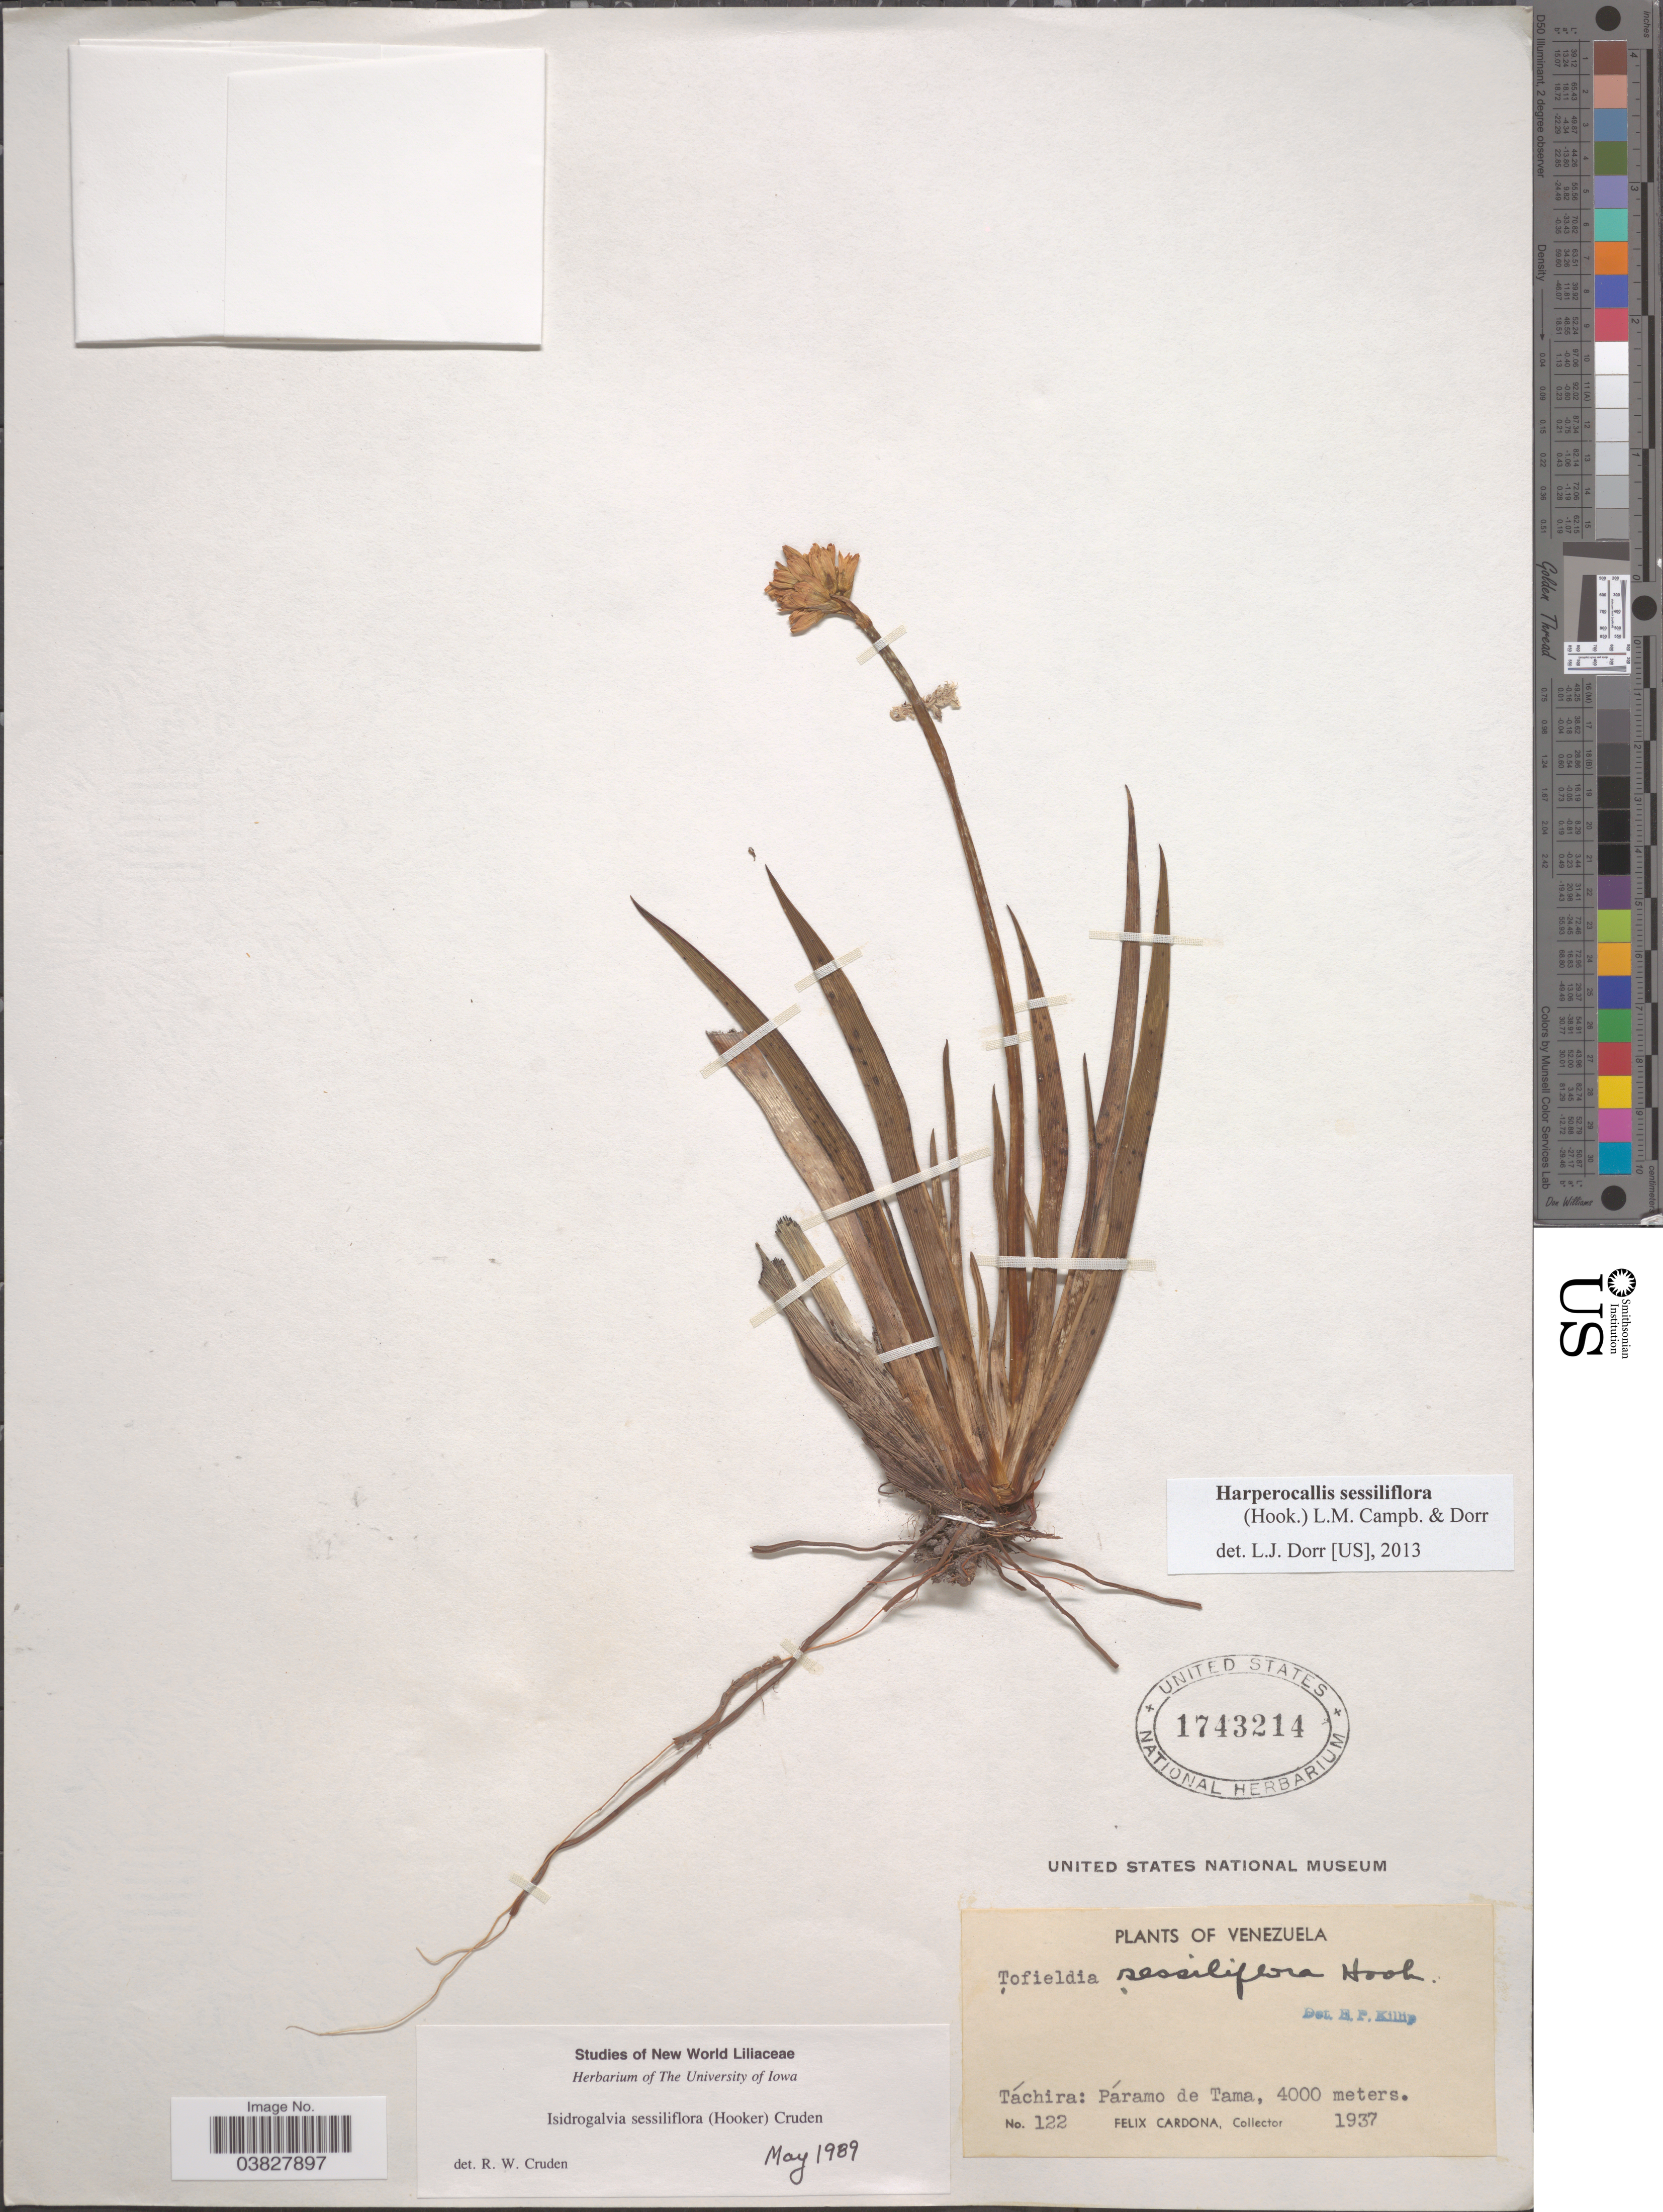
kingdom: Plantae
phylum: Tracheophyta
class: Liliopsida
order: Alismatales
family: Tofieldiaceae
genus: Harperocallis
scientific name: Harperocallis sessiliflora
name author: (Hook.) L.M. Campb. & Dorr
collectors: F. Cardona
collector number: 122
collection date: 1937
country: Venezuela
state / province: Tachira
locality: Páramo de Tama.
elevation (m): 4000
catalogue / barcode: US 1743214